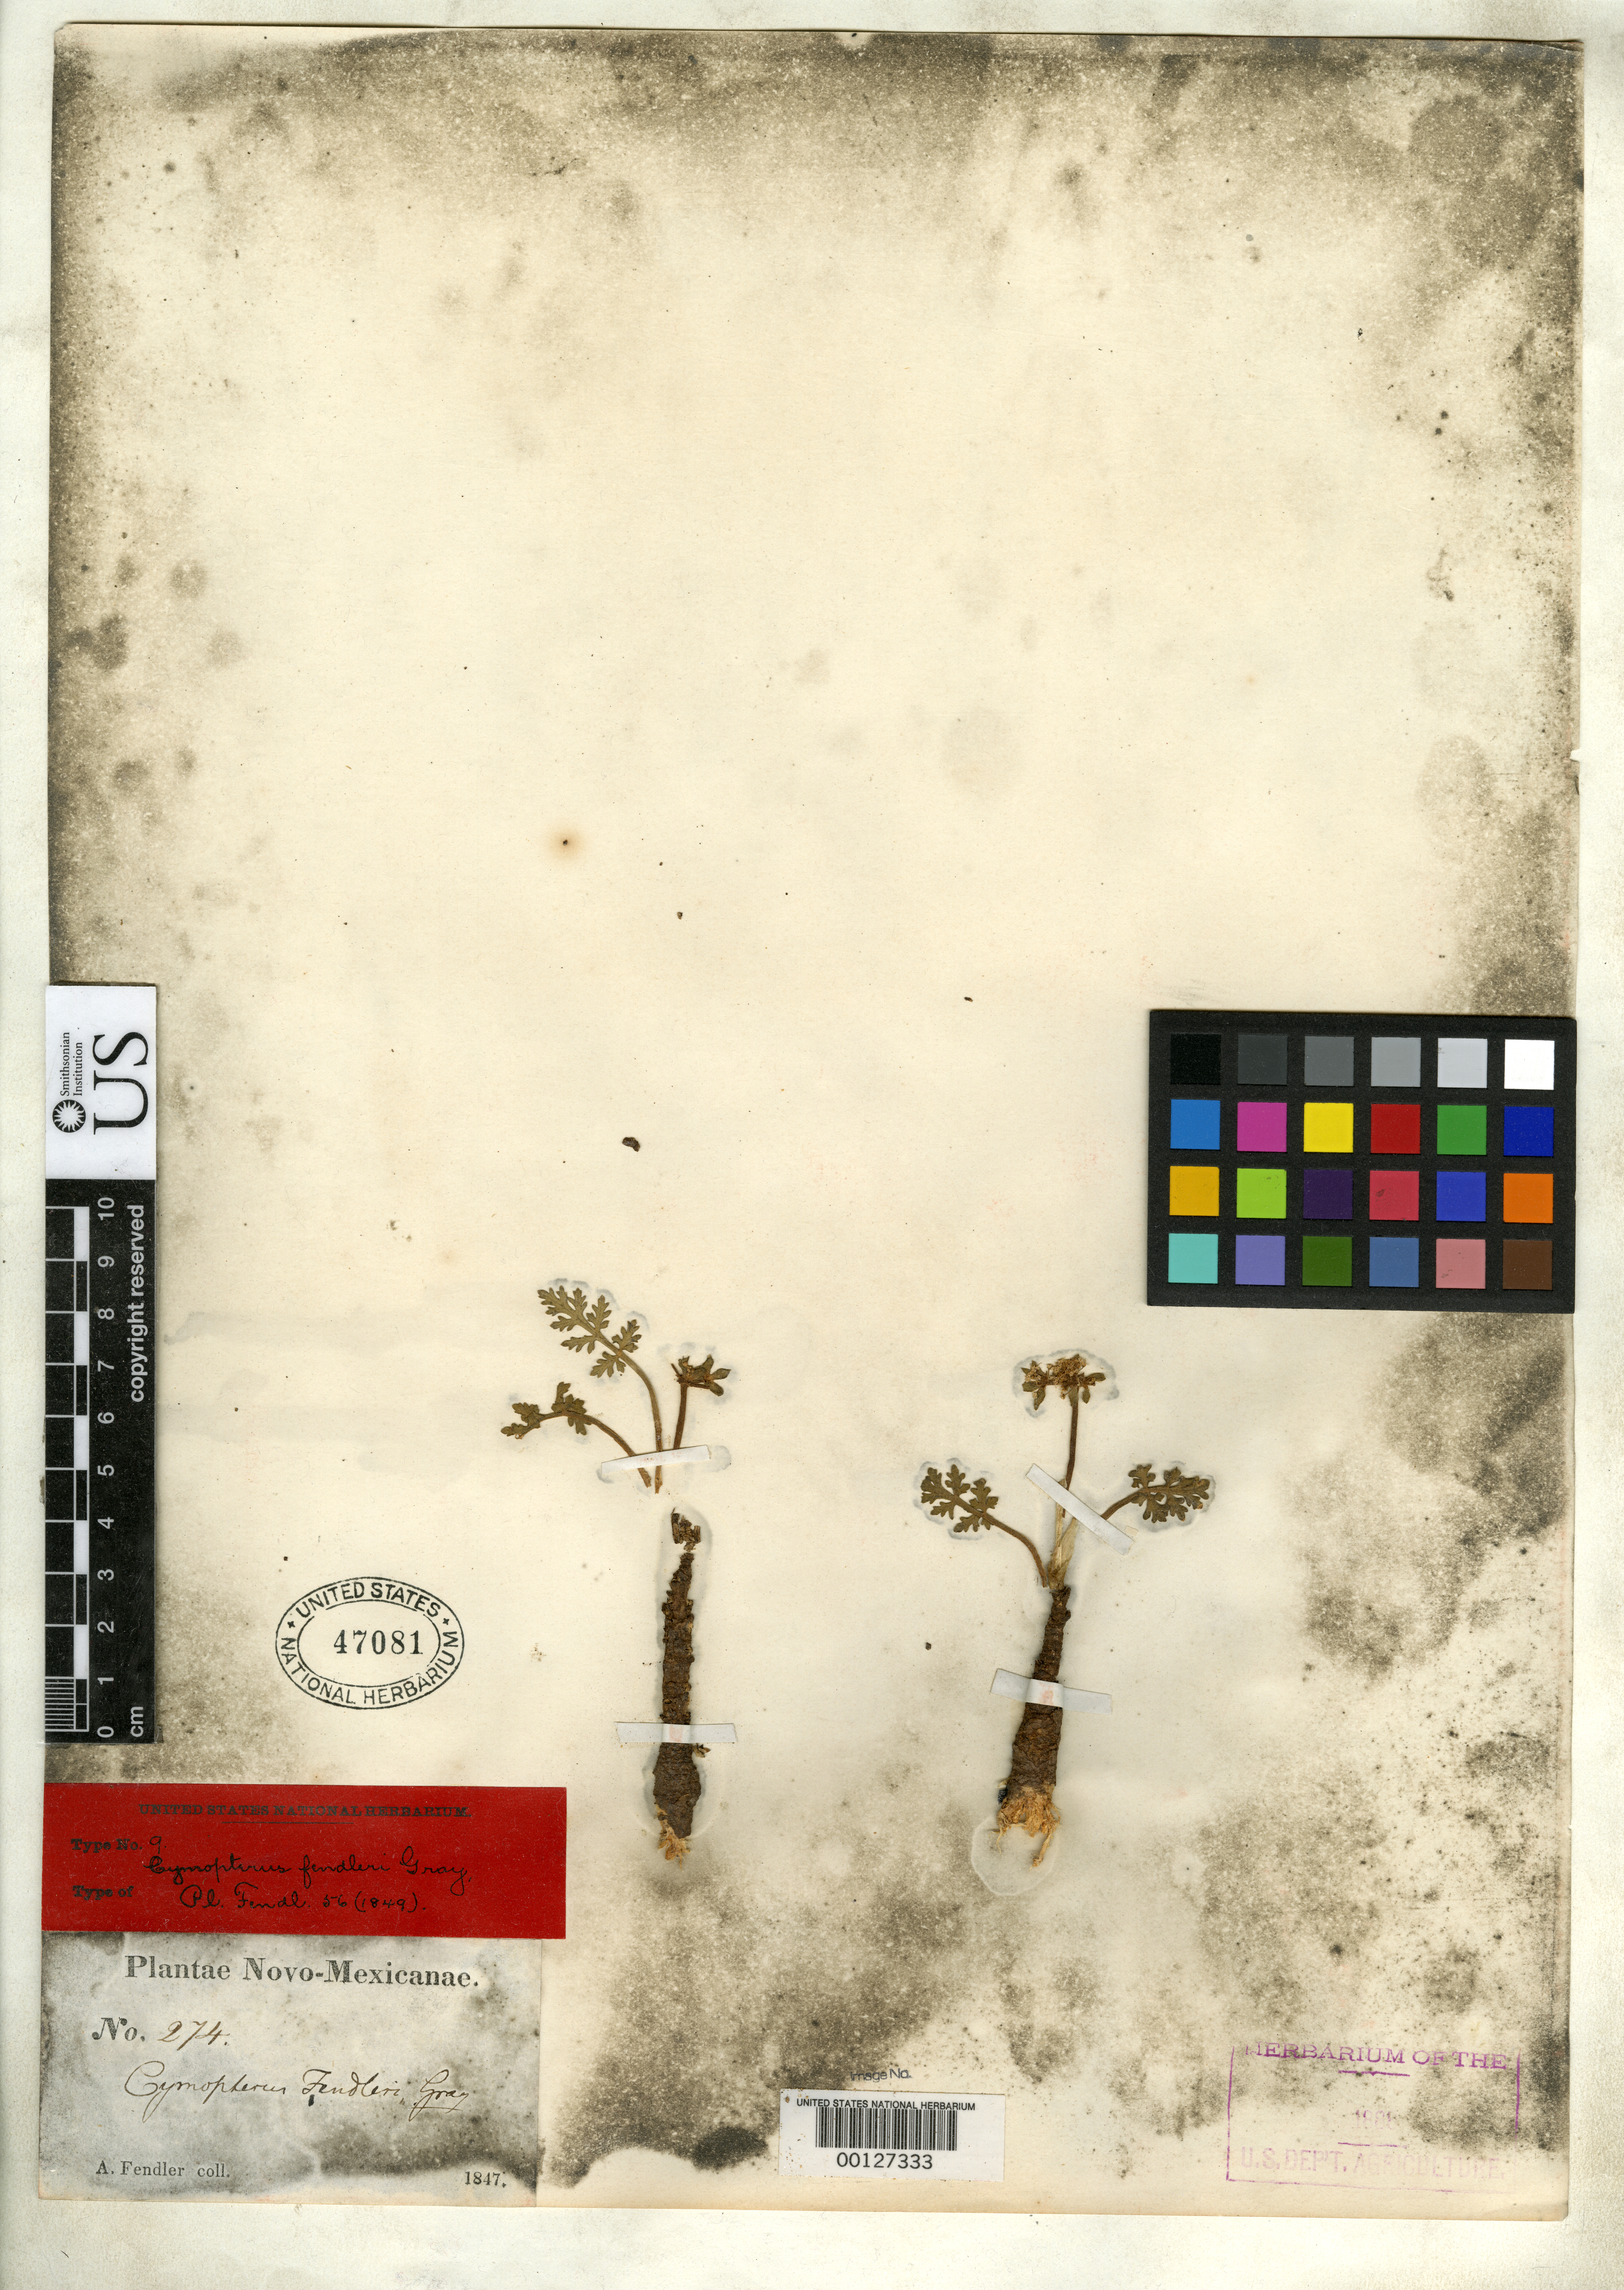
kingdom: Plantae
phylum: Tracheophyta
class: Magnoliopsida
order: Apiales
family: Apiaceae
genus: Cymopterus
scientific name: Cymopterus fendleri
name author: A. Gray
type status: Type Collection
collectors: A. Fendler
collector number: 274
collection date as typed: Apr 1847 to -- May 1847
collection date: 1847-04/1847-05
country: United States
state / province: New Mexico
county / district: Santa Fe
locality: Santa Fe.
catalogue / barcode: US 47081